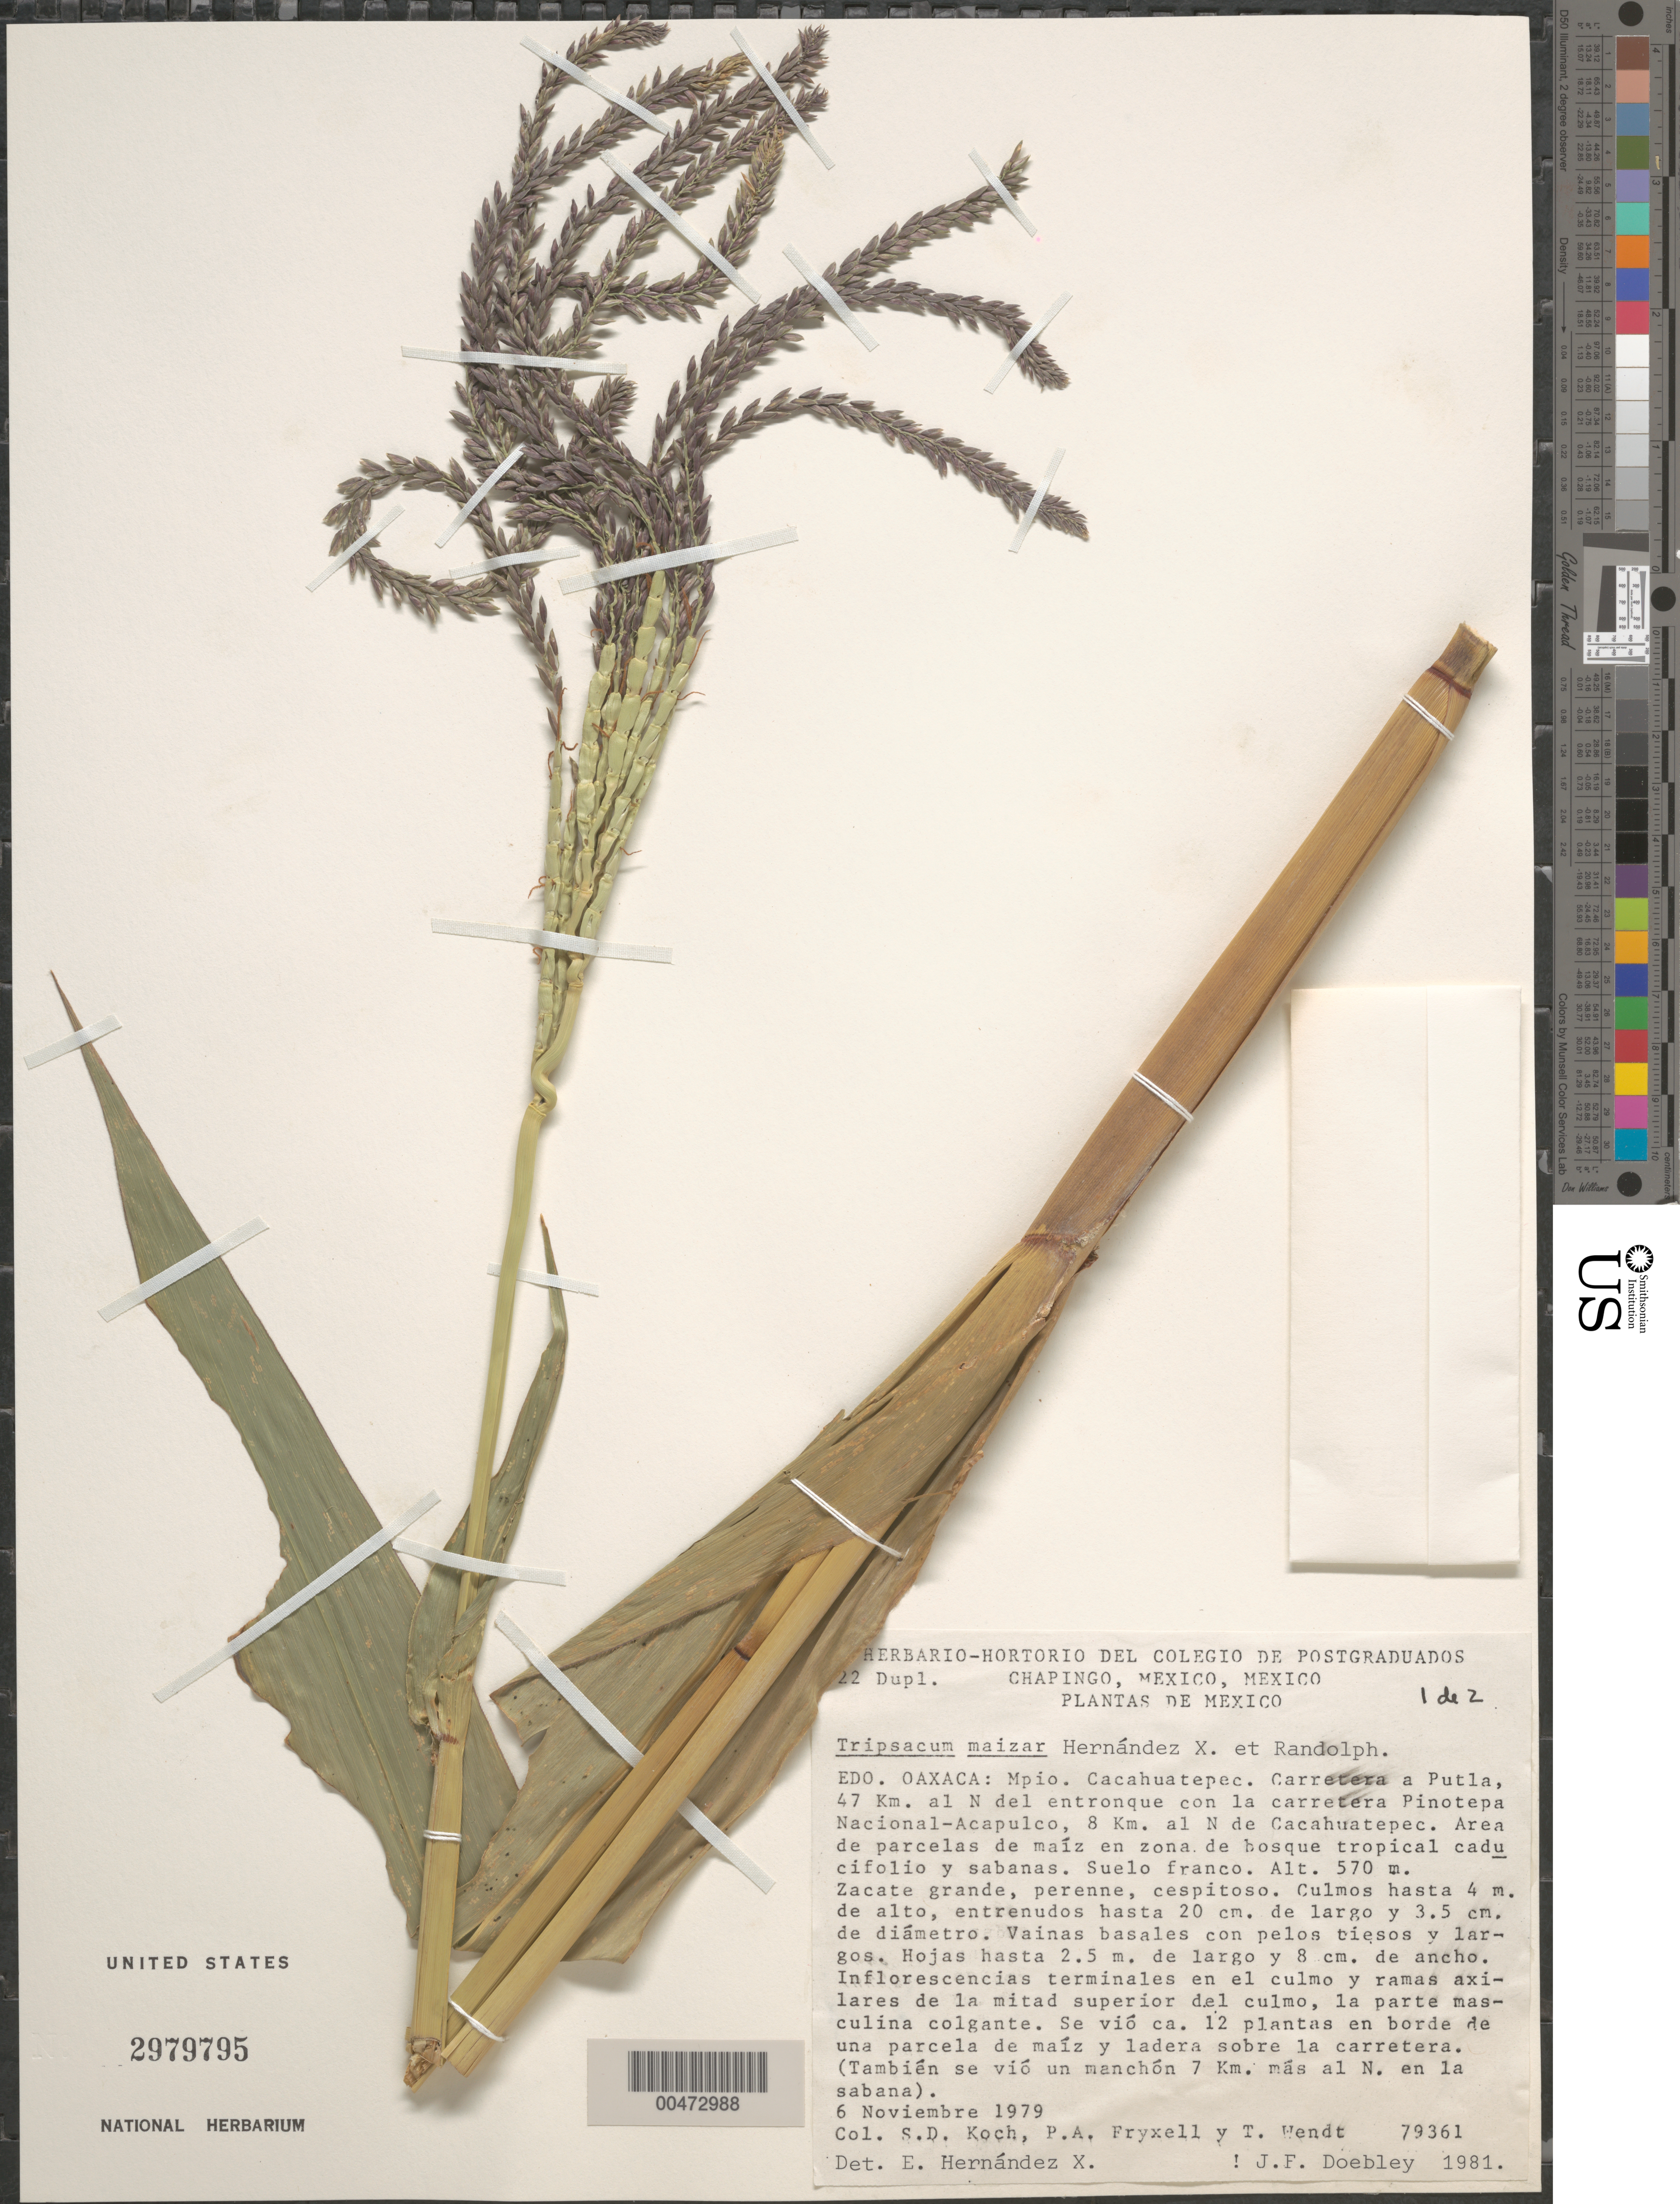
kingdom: Plantae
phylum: Tracheophyta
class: Liliopsida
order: Poales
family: Poaceae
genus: Tripsacum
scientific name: Tripsacum maizar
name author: Hern.-Xol. & Randolph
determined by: Doebley, John F.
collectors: S. D. Koch, P. A. Fryxell & T. L. Wendt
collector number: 79361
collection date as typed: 6 Nov 1979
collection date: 1979-11-06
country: Mexico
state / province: Oaxaca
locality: Cacahuatepec Mun, hwy to Putla, 47 km N of jct with the Pinotepa Nacional-Acapulco hwy, 8 km N of Cacahuatepec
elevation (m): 570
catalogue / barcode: US 2979795